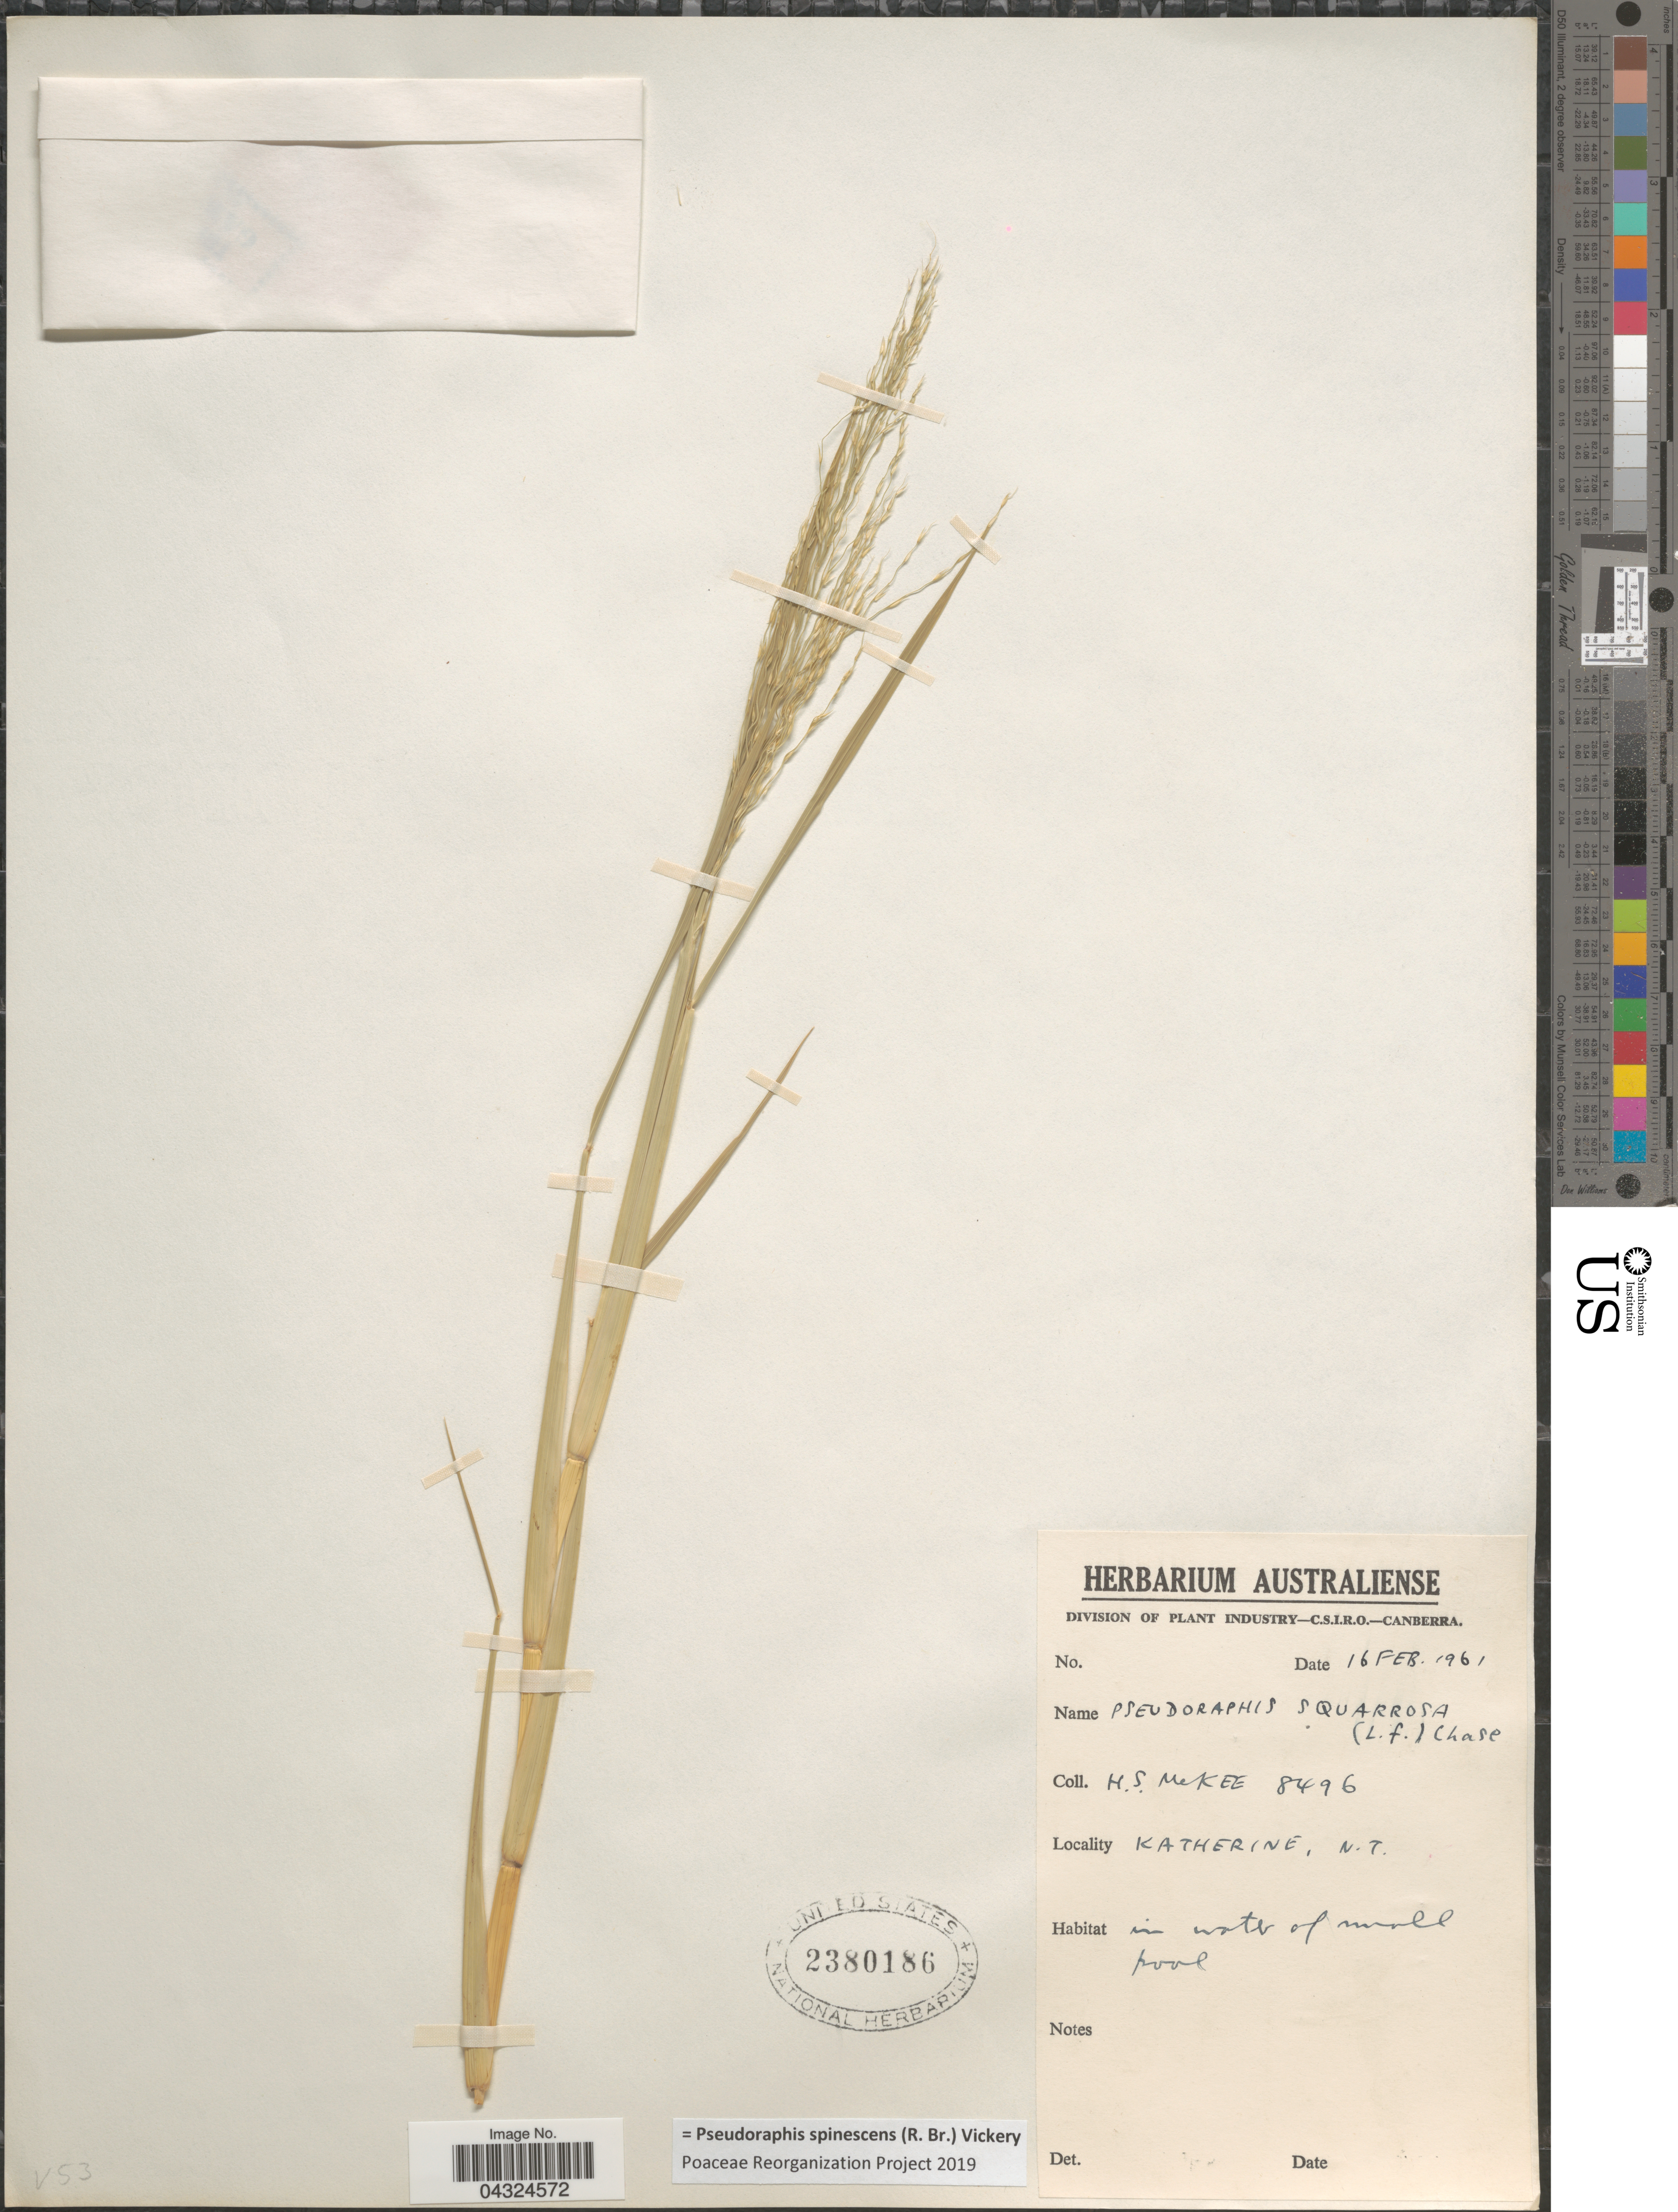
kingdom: Plantae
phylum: Tracheophyta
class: Liliopsida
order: Poales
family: Poaceae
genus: Pseudoraphis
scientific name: Pseudoraphis spinescens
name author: (R. Br.) Vickery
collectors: H. S. McKee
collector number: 8496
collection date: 1961-02-16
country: Australia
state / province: Northern Territory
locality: Katherine, N.T.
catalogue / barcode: US 2380186